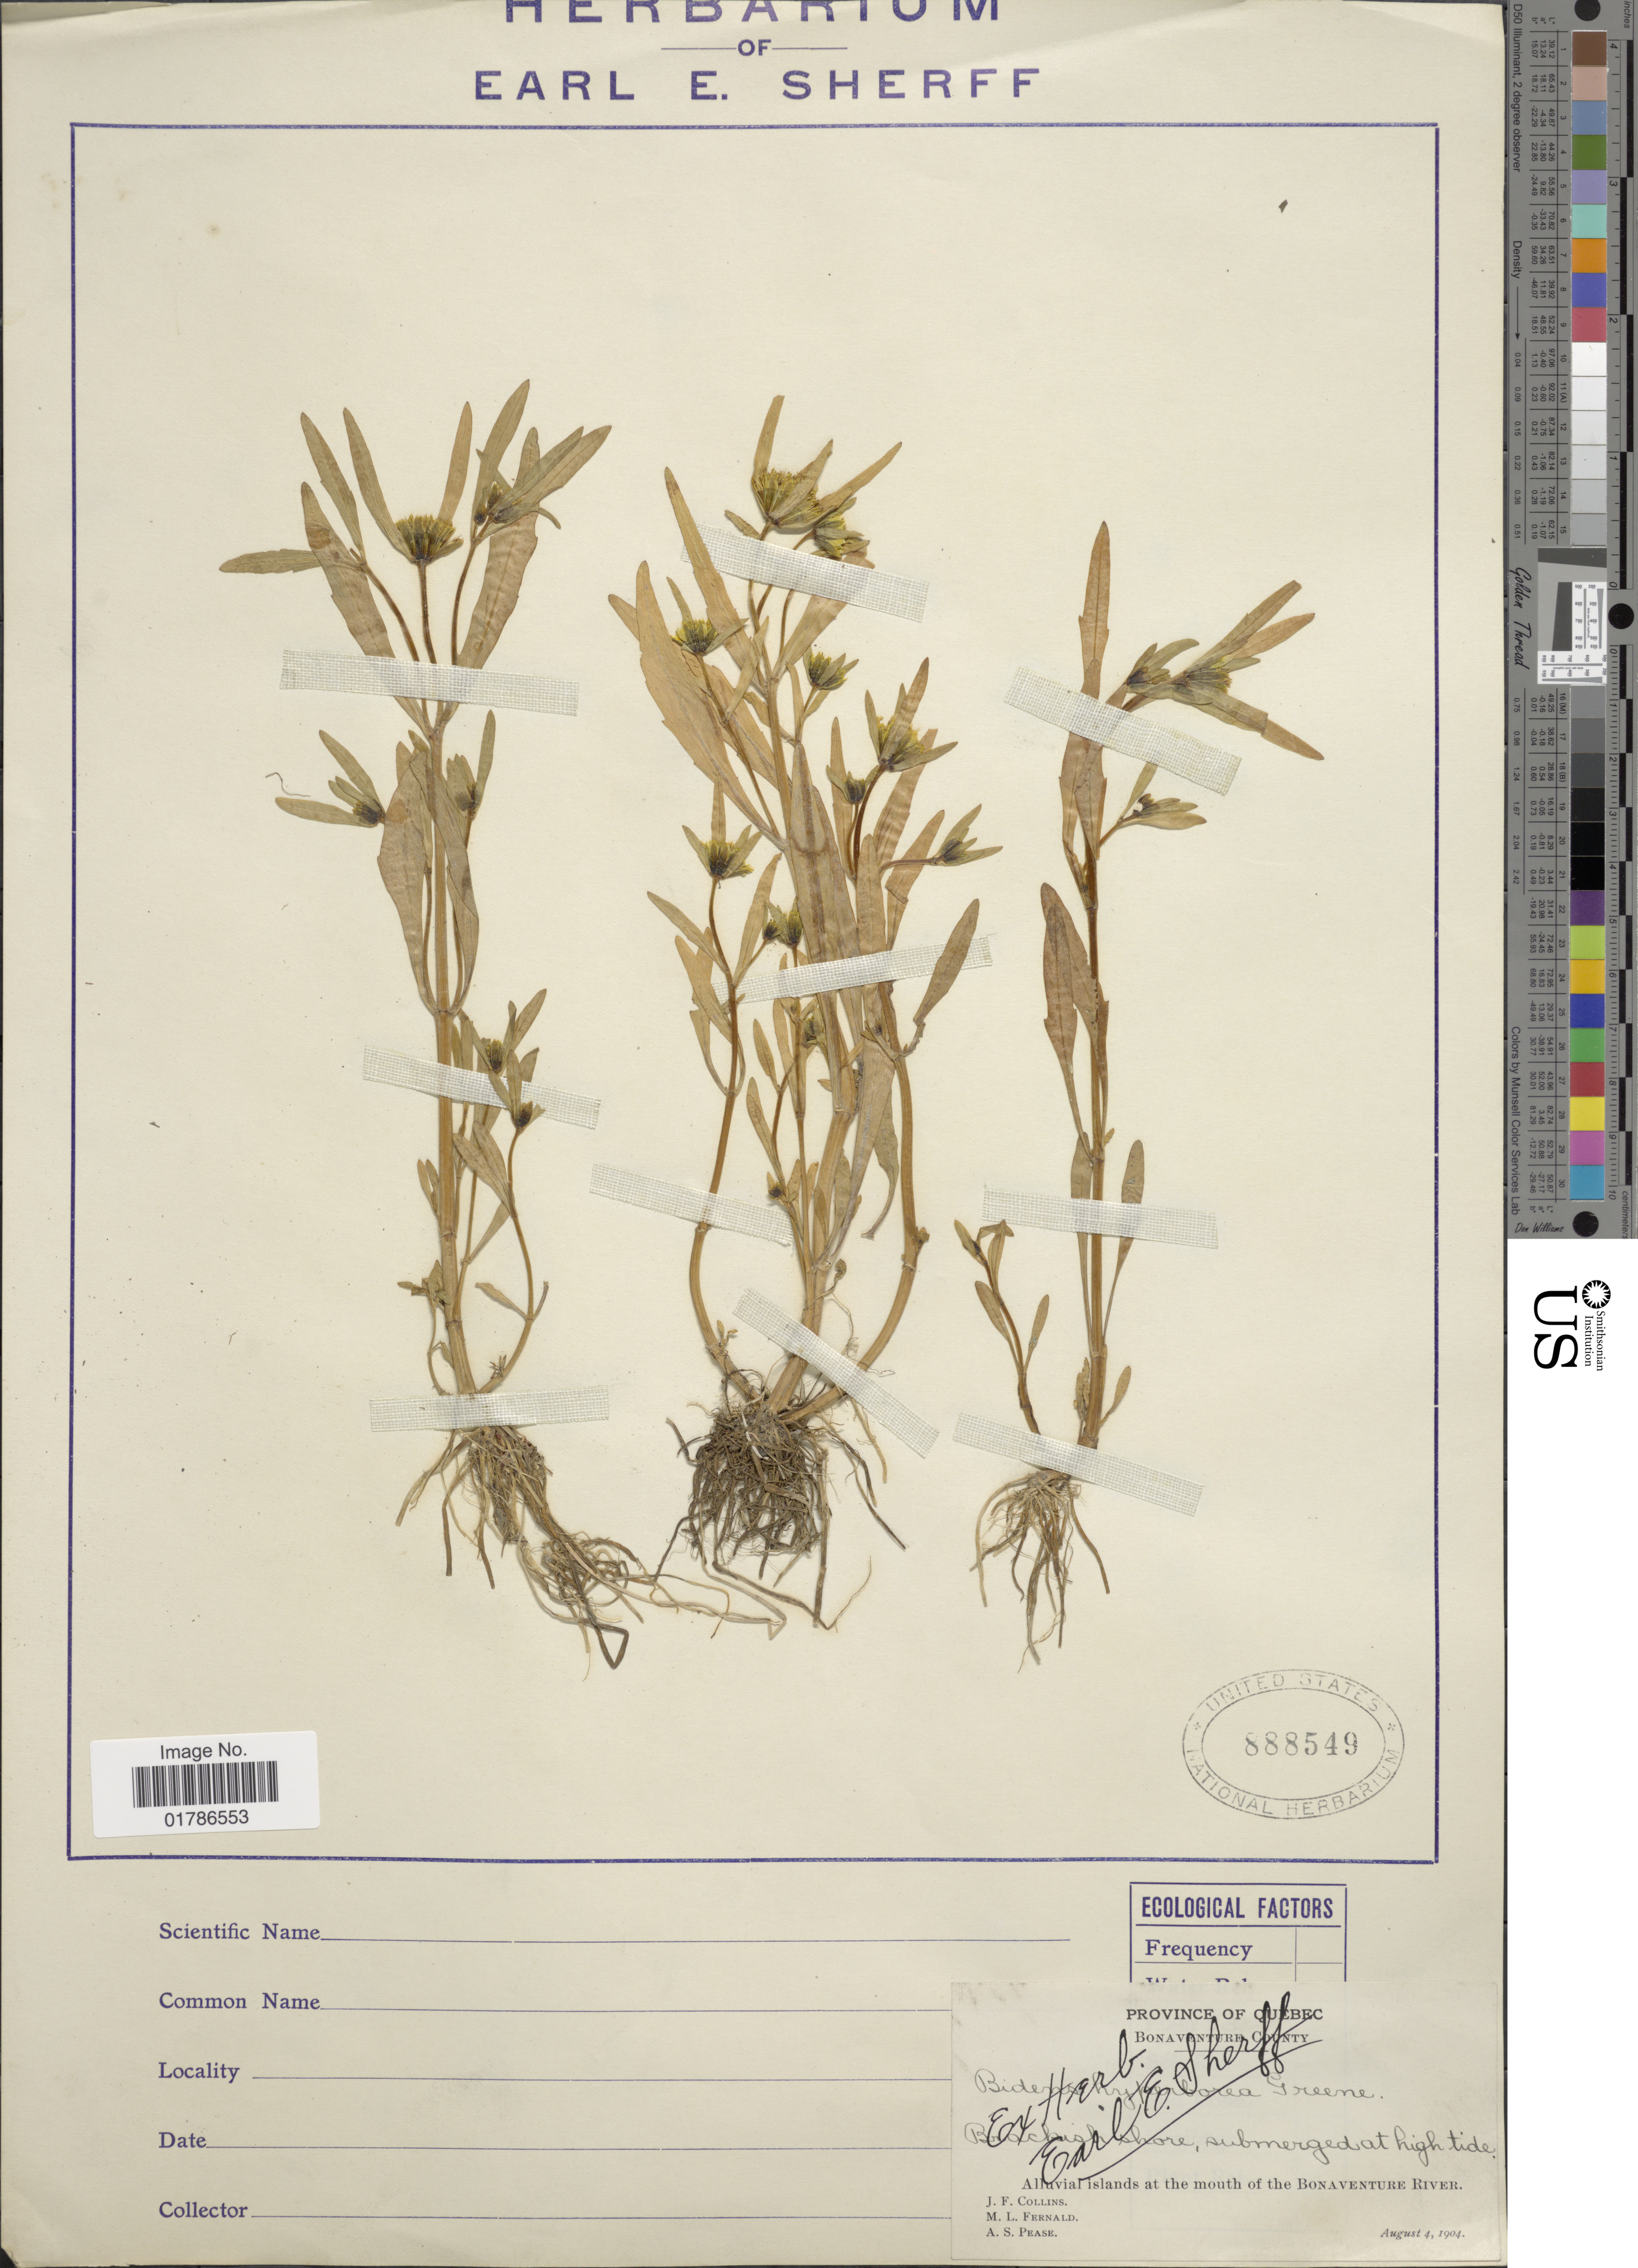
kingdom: Plantae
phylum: Tracheophyta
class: Magnoliopsida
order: Asterales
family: Asteraceae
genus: Bidens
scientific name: Bidens hyperborea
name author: Greene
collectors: J. Collins, M. L. Fernald & A. S. Pease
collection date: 1904-08-04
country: Canada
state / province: Quebec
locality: Bonaventure County, Alluvial islands at the mouth of the Bonaventure River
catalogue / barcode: US 888549